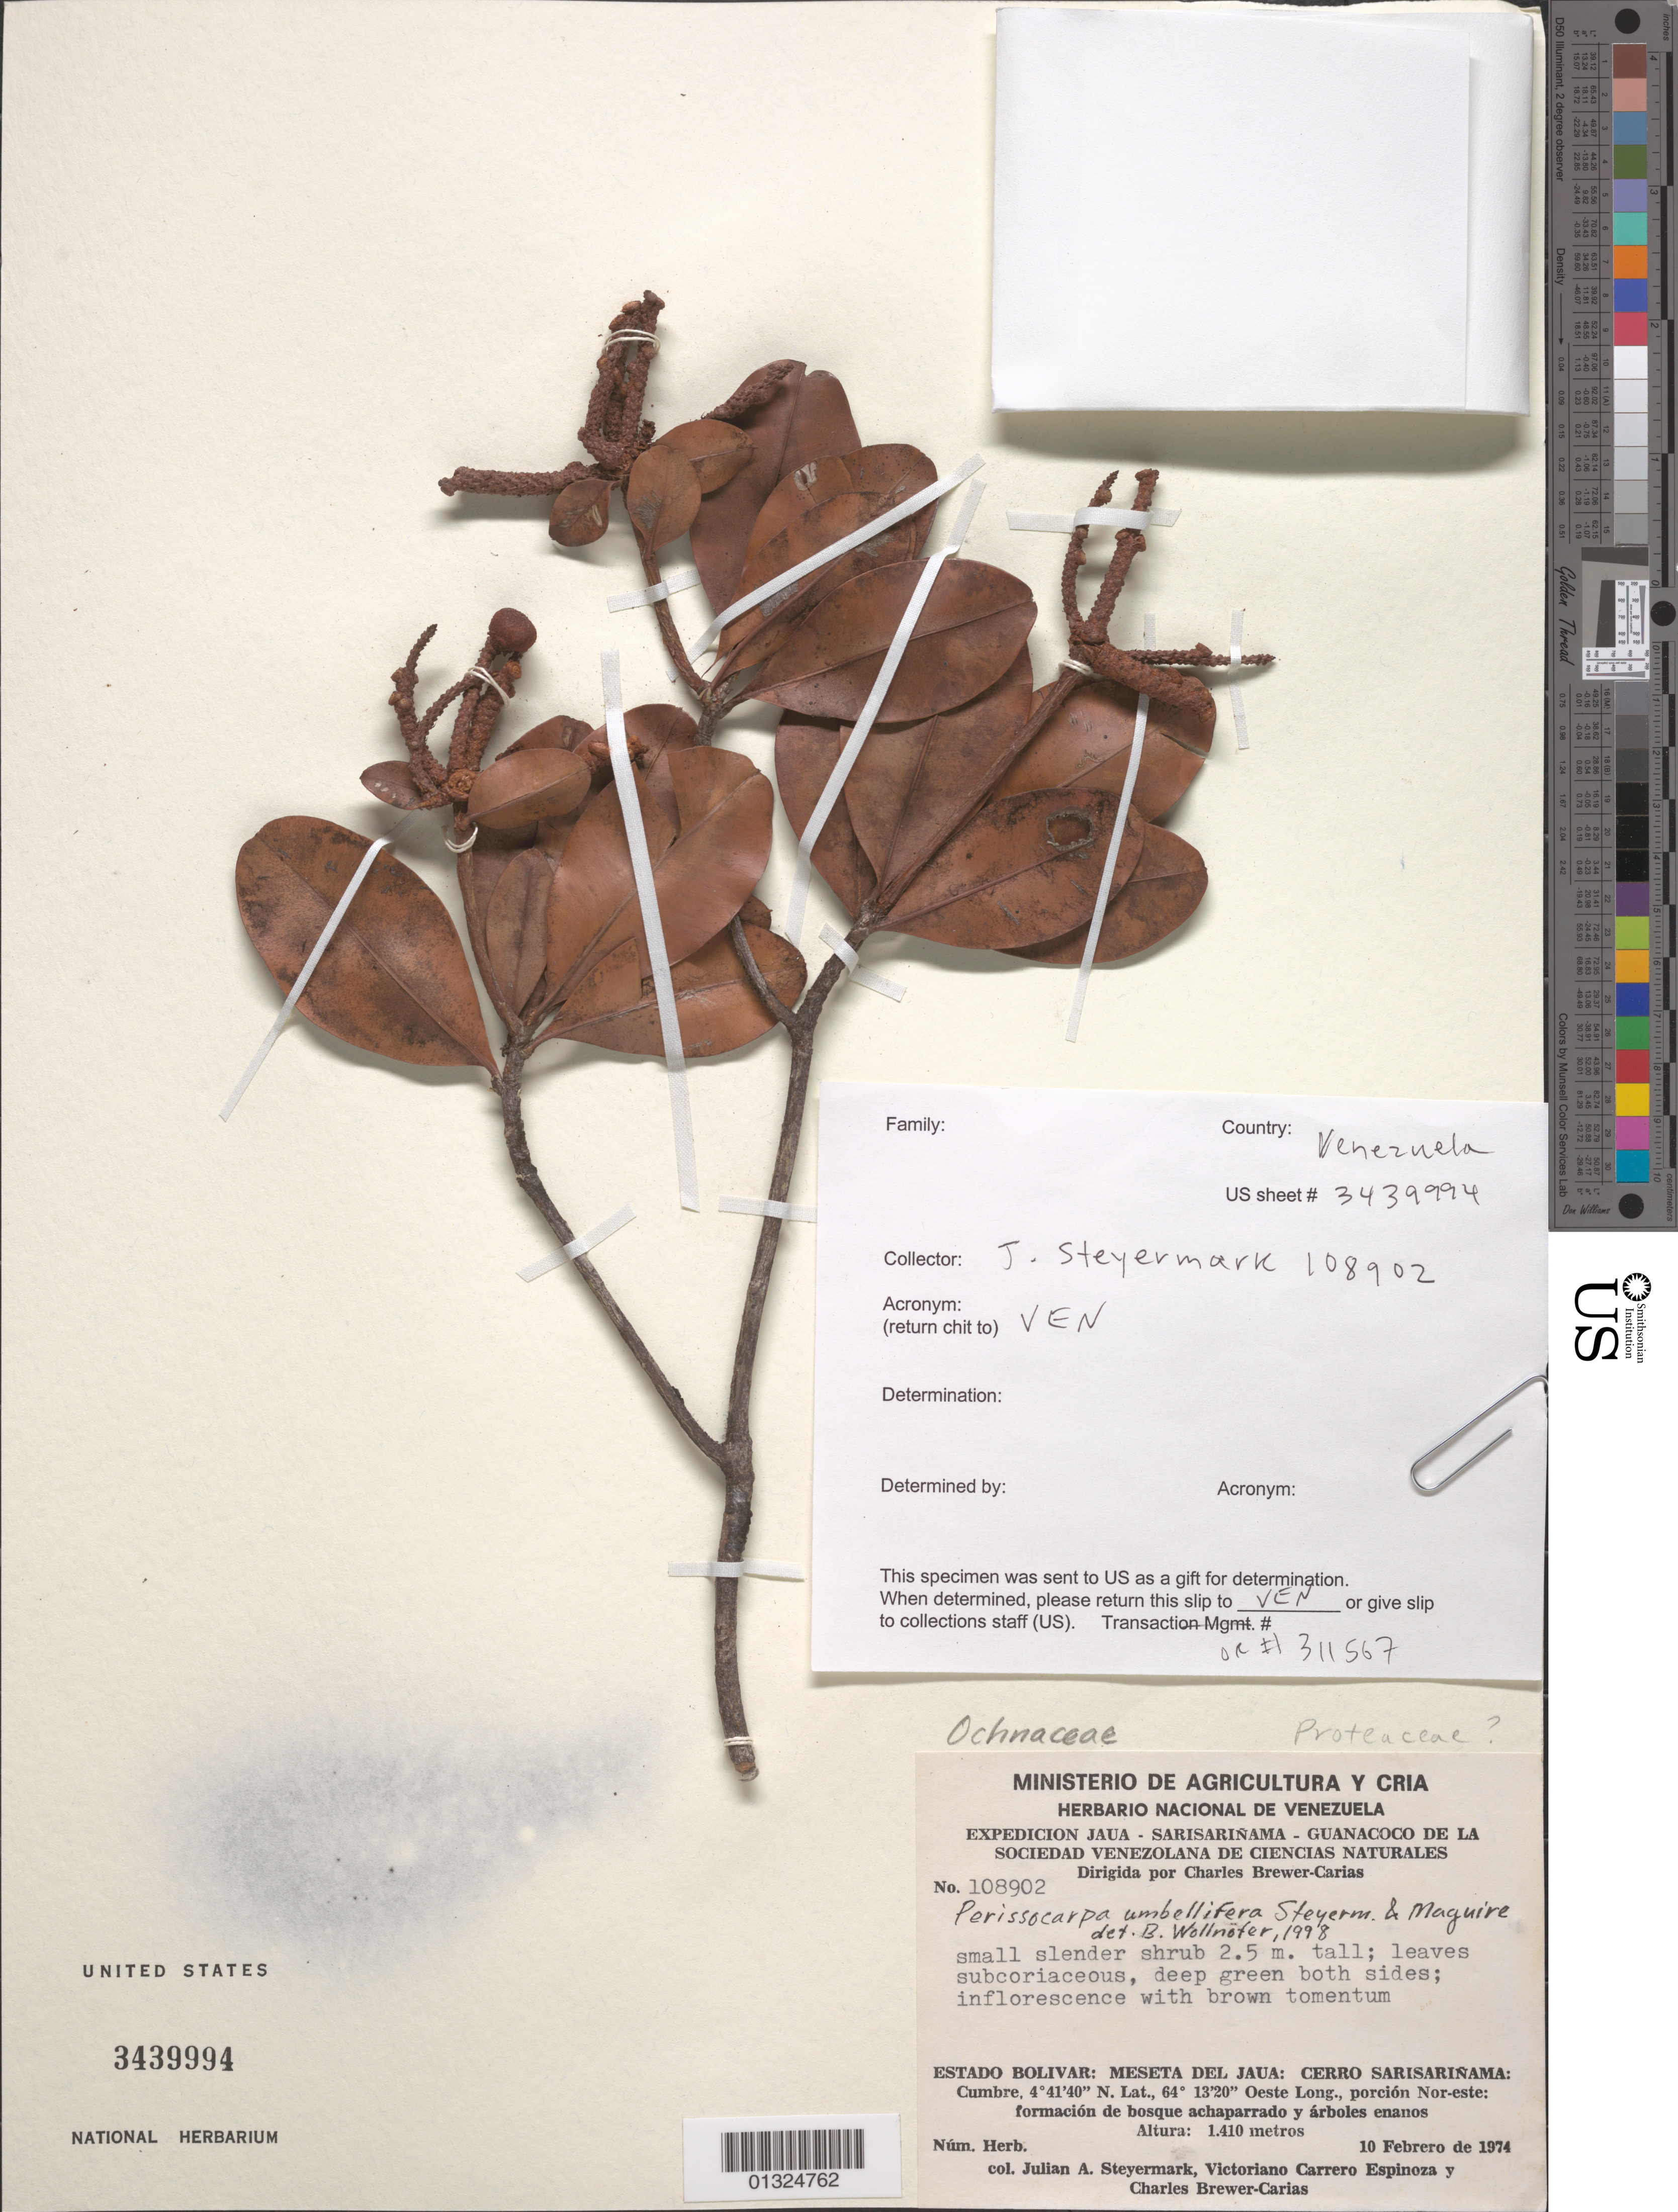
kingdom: Plantae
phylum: Tracheophyta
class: Magnoliopsida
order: Malpighiales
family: Ochnaceae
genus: Perissocarpa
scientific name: Perissocarpa umbellifera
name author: Steyerm. & Maguire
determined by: Wollnofer, B.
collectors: J. Steyermark, V. Espinoza & C. Brewer-Carias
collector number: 108902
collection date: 1974-02-10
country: Venezuela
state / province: Bolivar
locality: Meseta del Jaua: Cerro Sarisariñama: Cumbre, porcion Nor-este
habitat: Formacion de bosque achaprrado y arboles enanos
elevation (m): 1410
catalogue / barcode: US 3439994